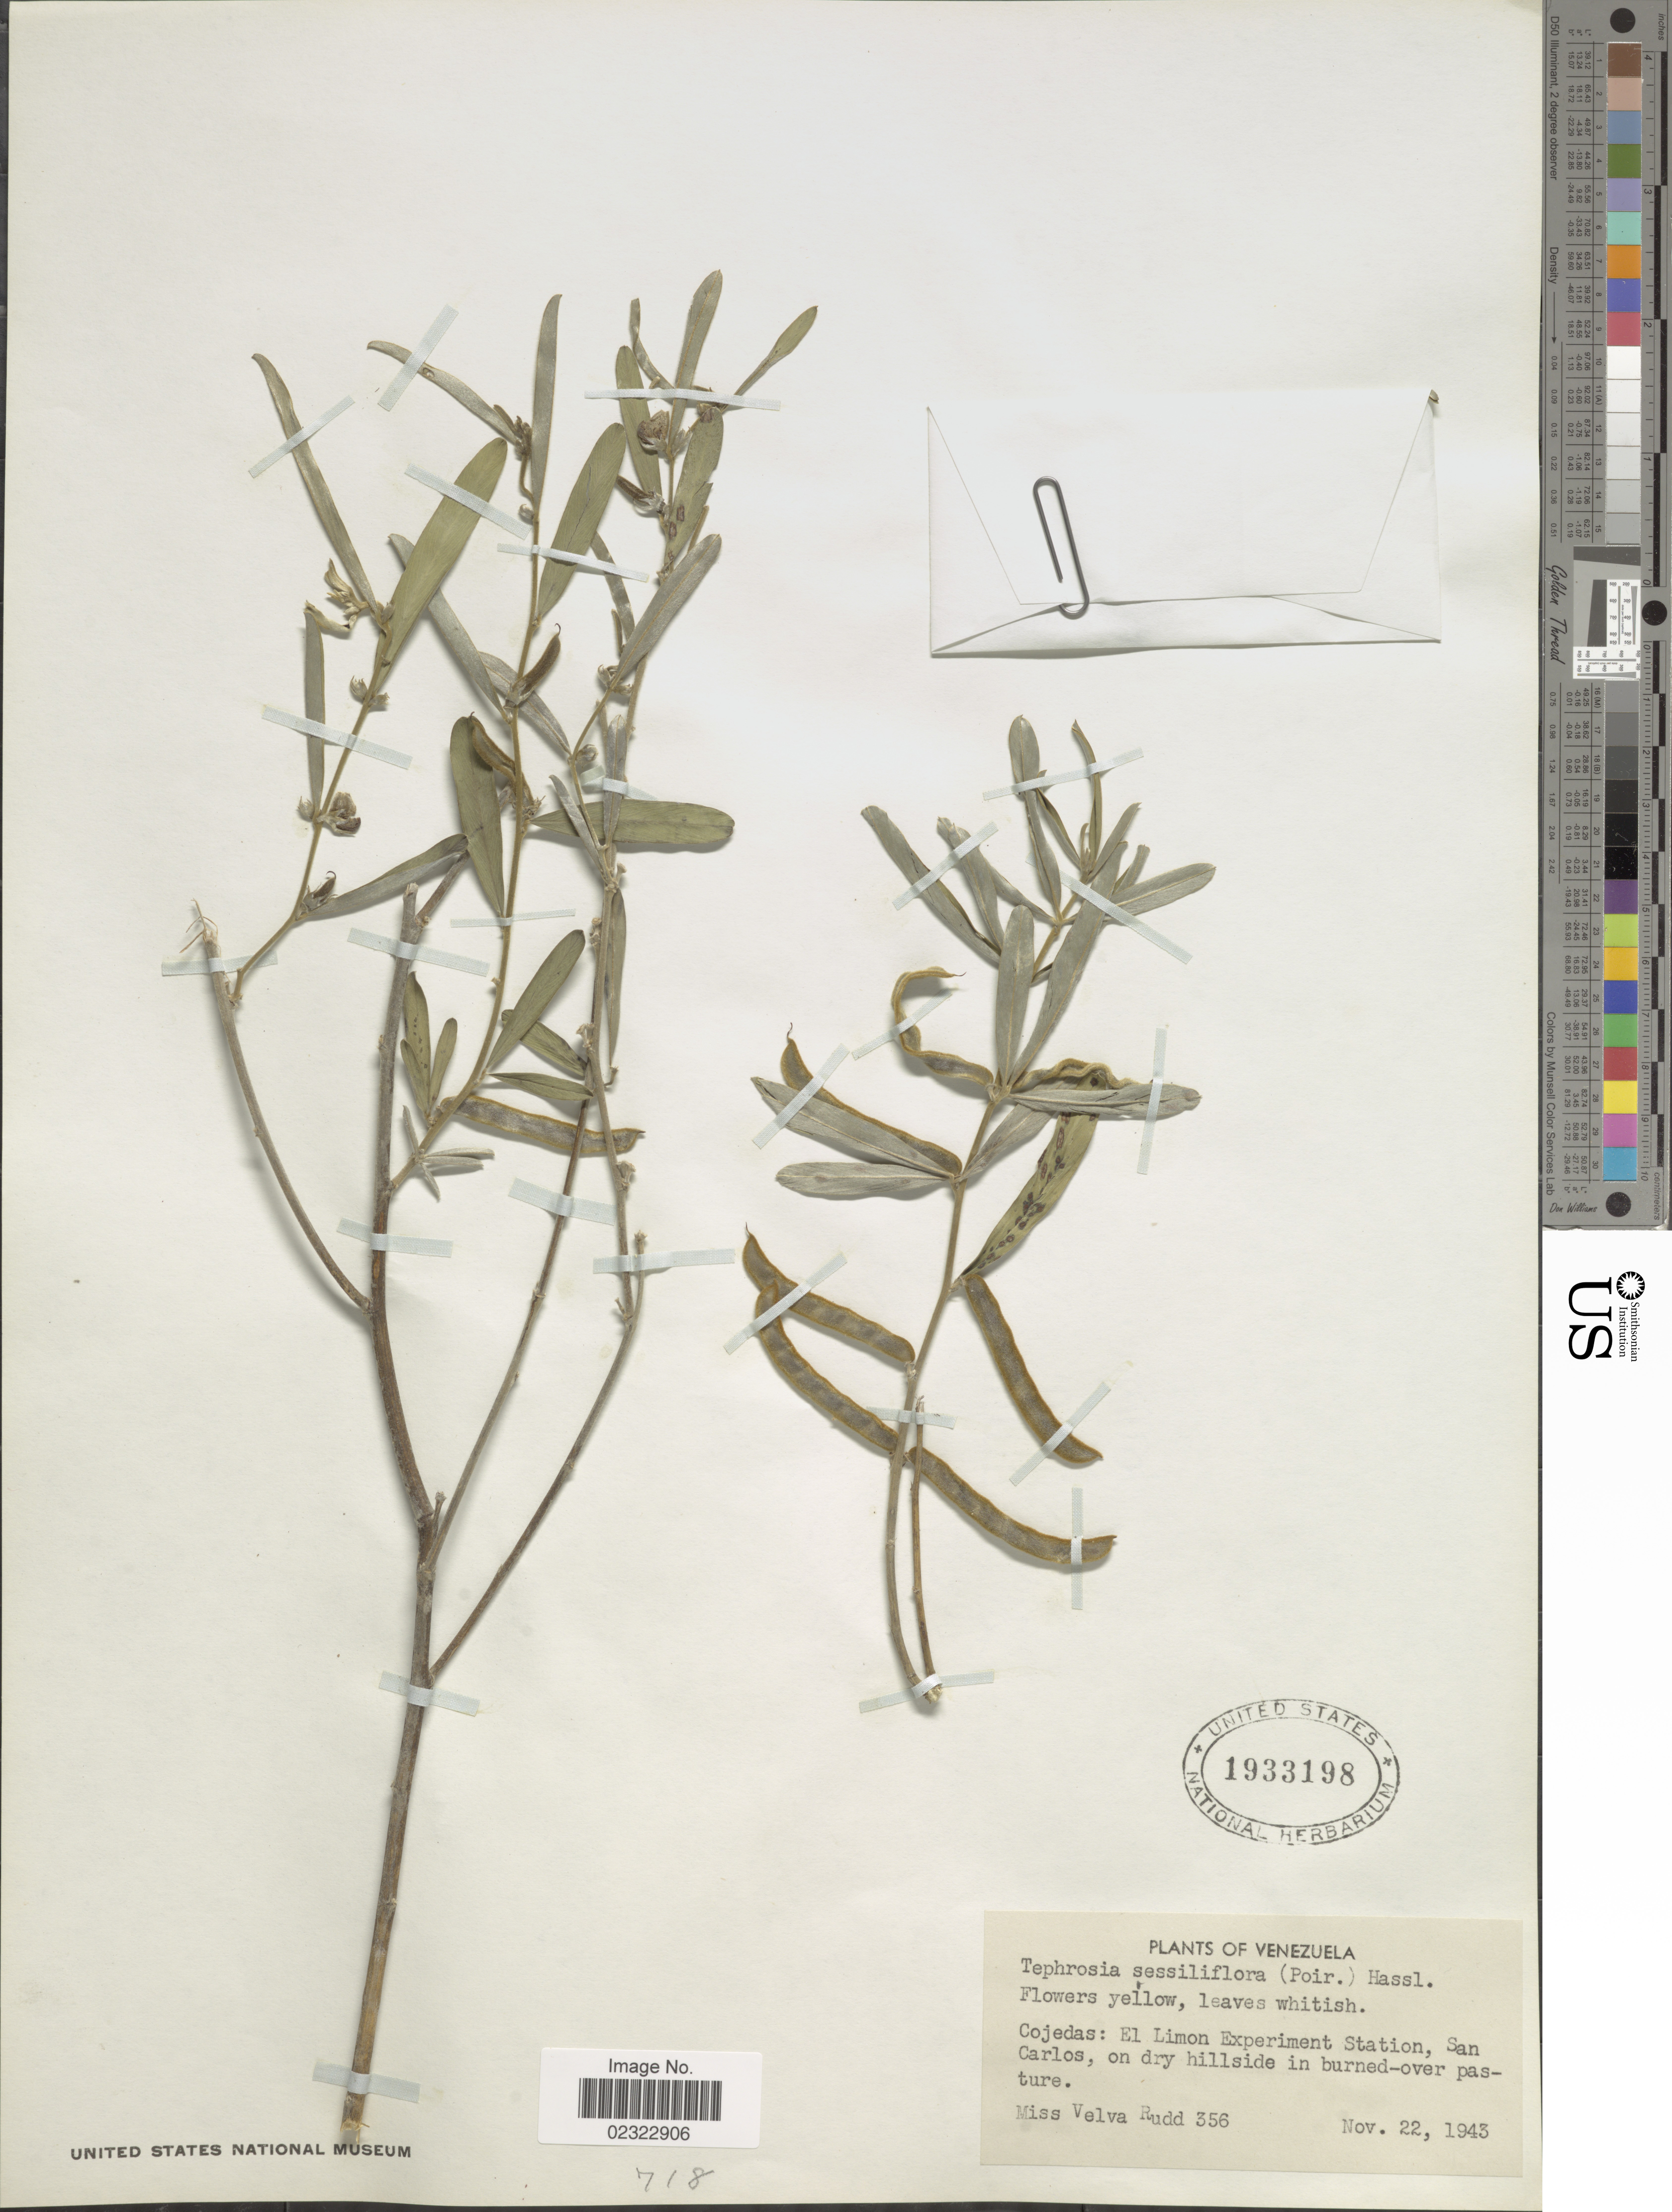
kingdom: Plantae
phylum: Tracheophyta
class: Magnoliopsida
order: Fabales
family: Fabaceae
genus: Tephrosia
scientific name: Tephrosia sessiliflora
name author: (Poir.) Hassl.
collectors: V. E. Rudd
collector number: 356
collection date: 1943-11-22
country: Venezuela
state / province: Cojedes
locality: Cojedas: El Limon Experiment Station, San Carlos, on dry hillside in burned-over pasture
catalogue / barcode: US 1933198